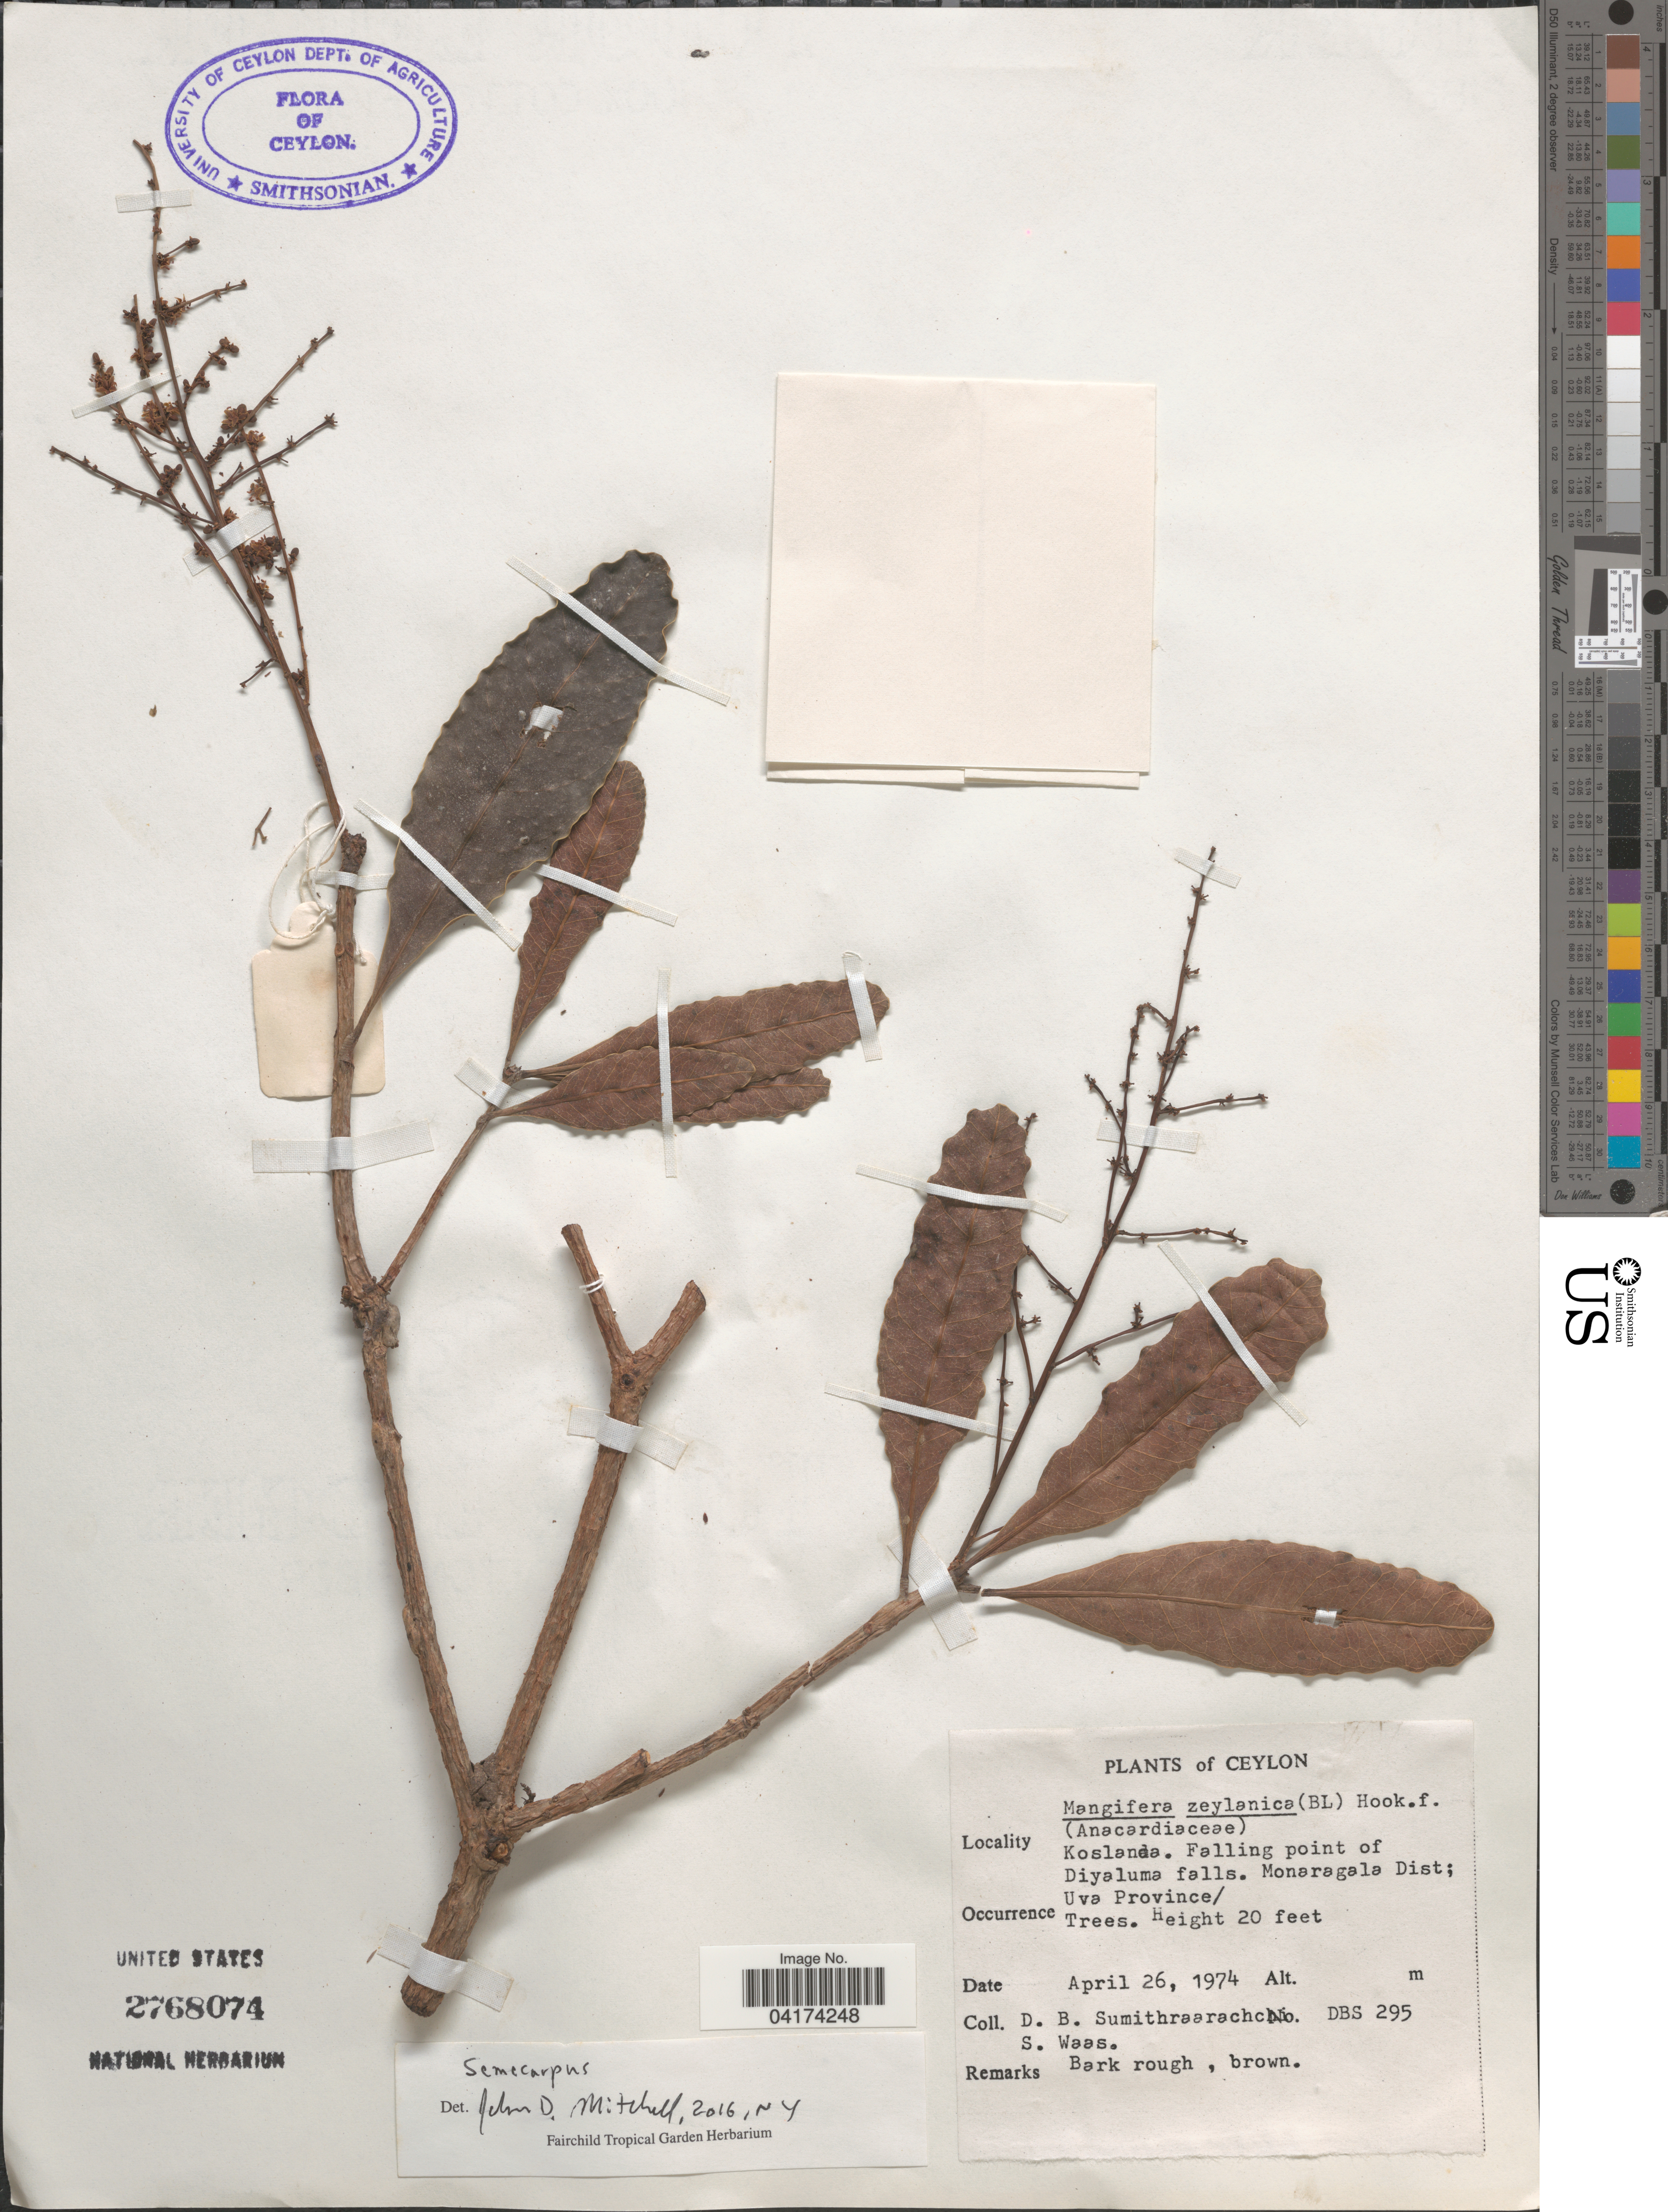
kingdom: Plantae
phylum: Tracheophyta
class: Magnoliopsida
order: Sapindales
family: Anacardiaceae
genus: Semecarpus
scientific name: Semecarpus sp.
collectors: D. B. Sumithraarachchi & S. Waas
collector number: DBS 295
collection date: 1974-04-26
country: Sri Lanka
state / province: Uva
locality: Ceylon. Koslanda. Falling point of Diyaluma falls. Monaragala Dist.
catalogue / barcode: US 2768074